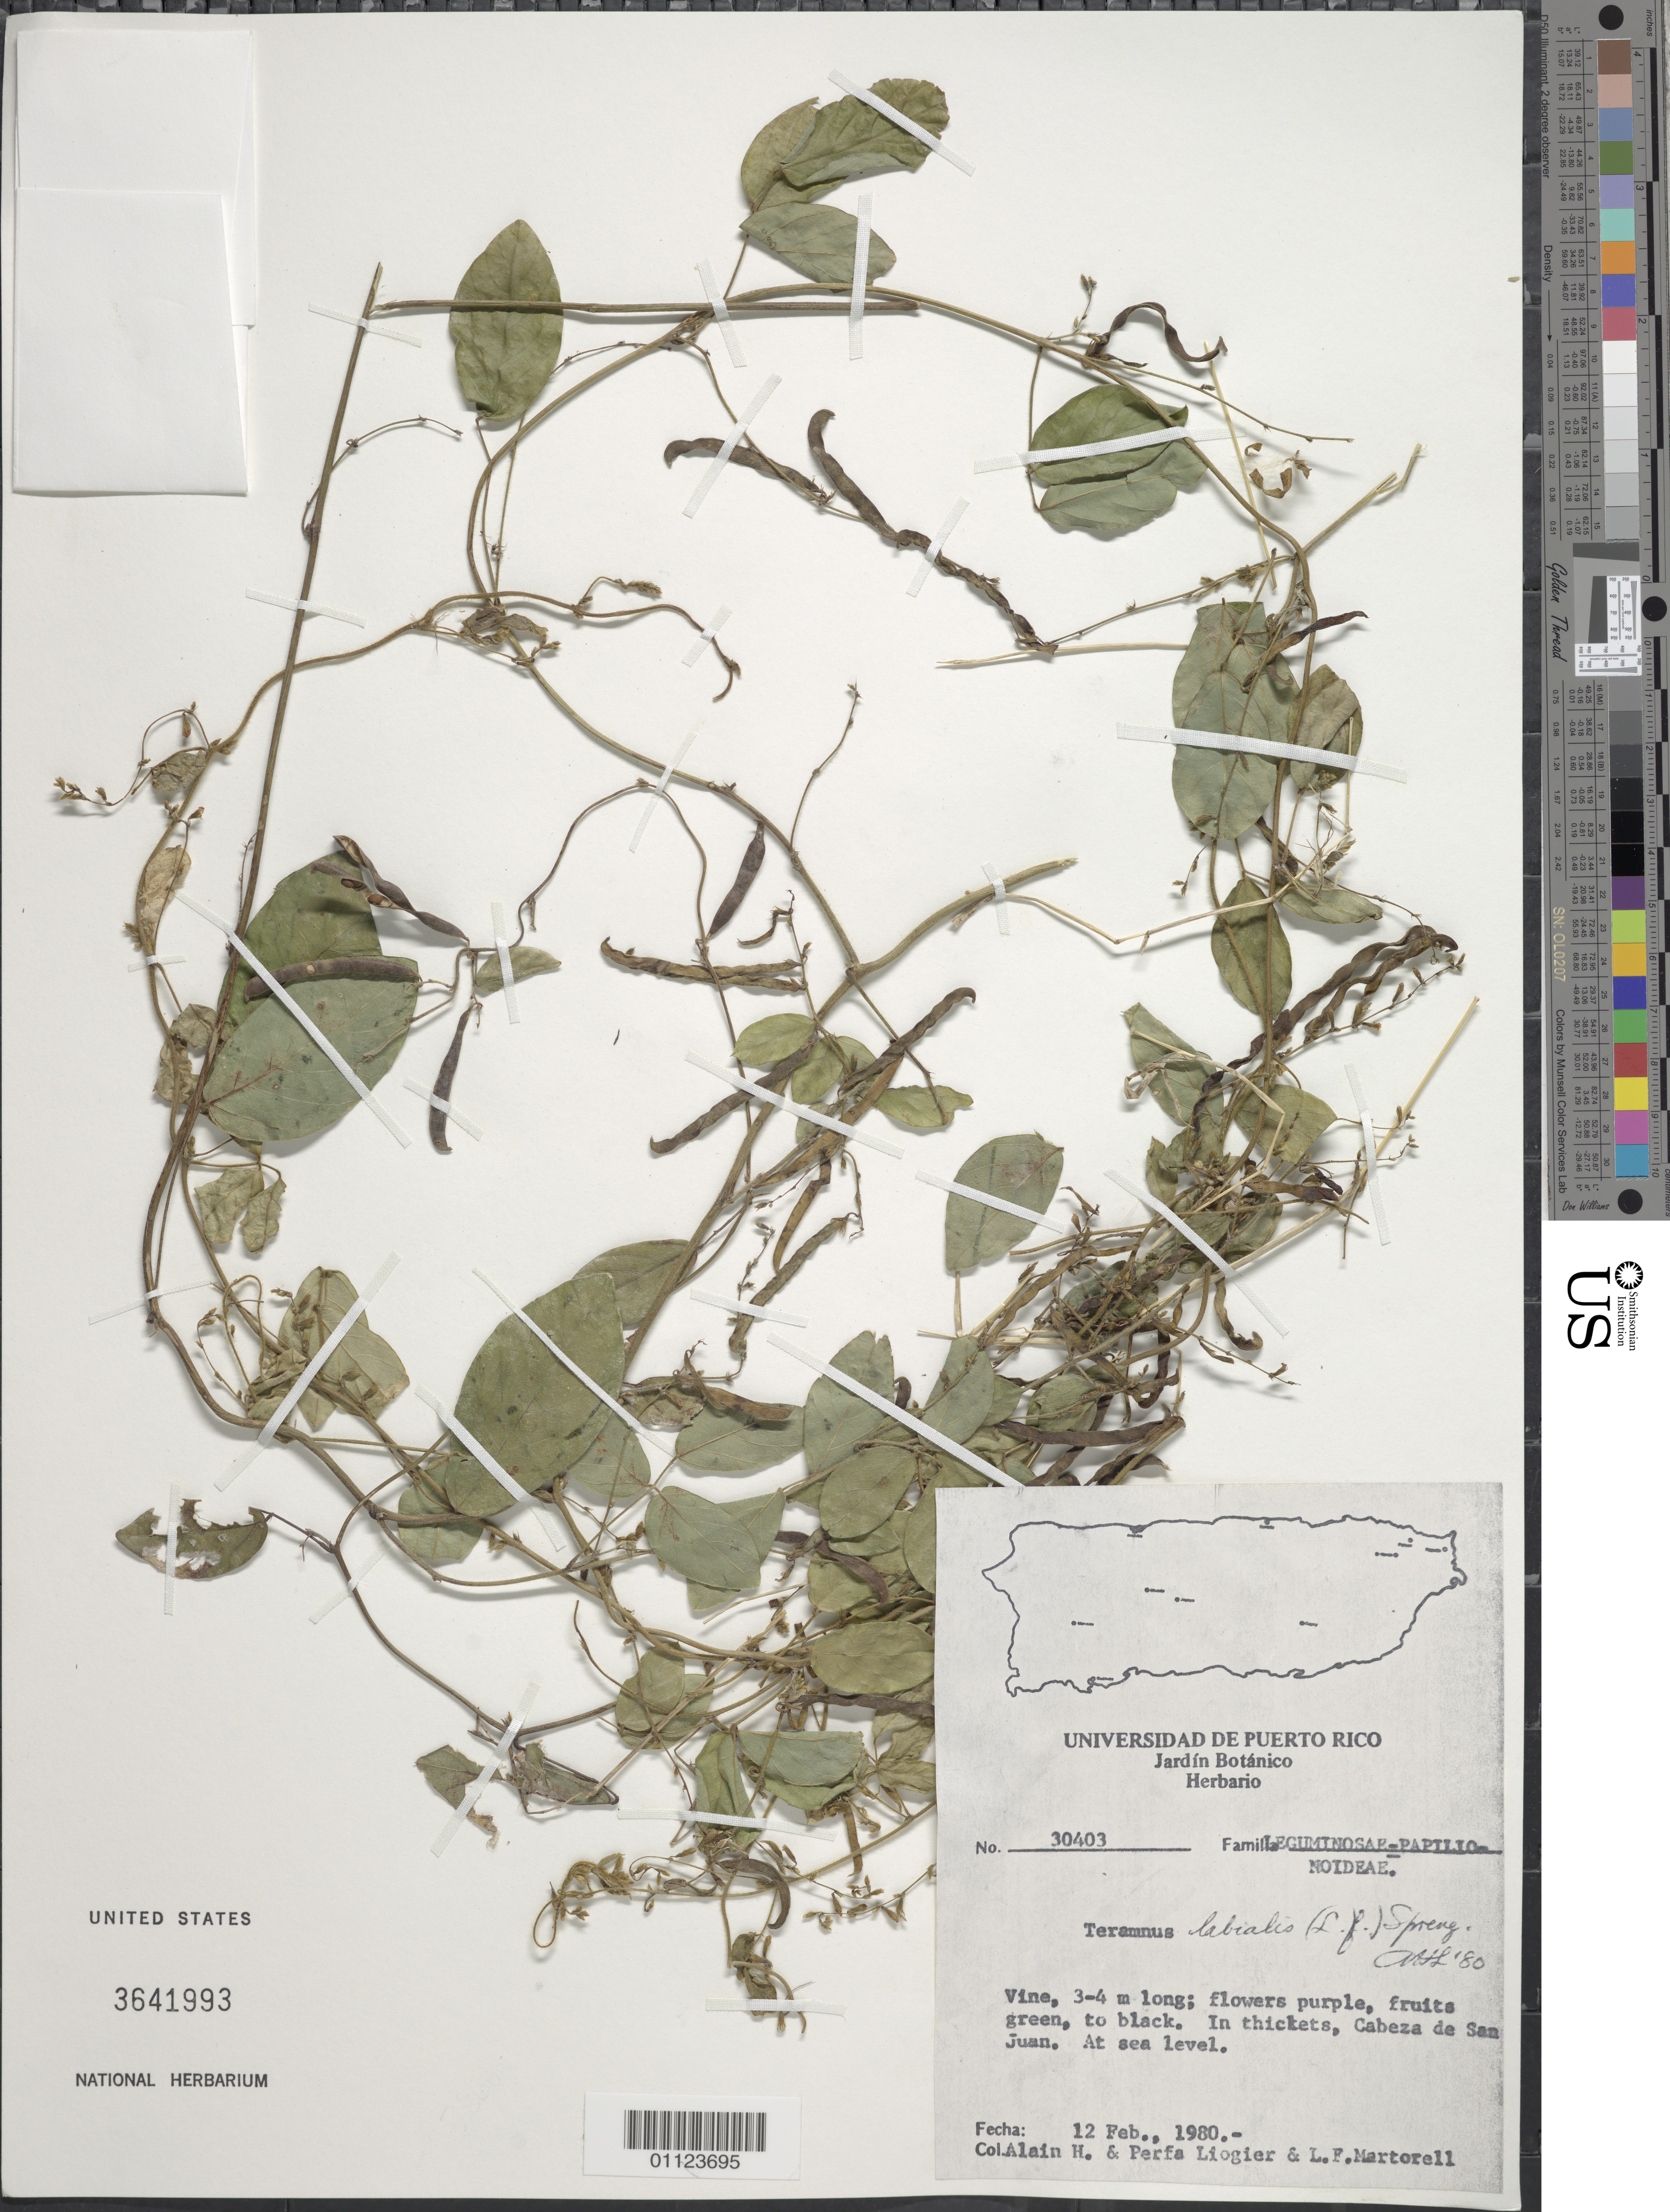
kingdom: Plantae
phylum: Tracheophyta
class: Magnoliopsida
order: Fabales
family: Fabaceae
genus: Teramnus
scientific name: Teramnus labialis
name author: (L. f.) Spreng.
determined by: Liogier, Alain H.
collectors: A. H. Liogier, M. P. Liogier & L. Martorell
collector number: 30403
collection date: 1980-02-12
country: Puerto Rico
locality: Cabeza de San Juan.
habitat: In thickets.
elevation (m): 0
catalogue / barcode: US 3641993